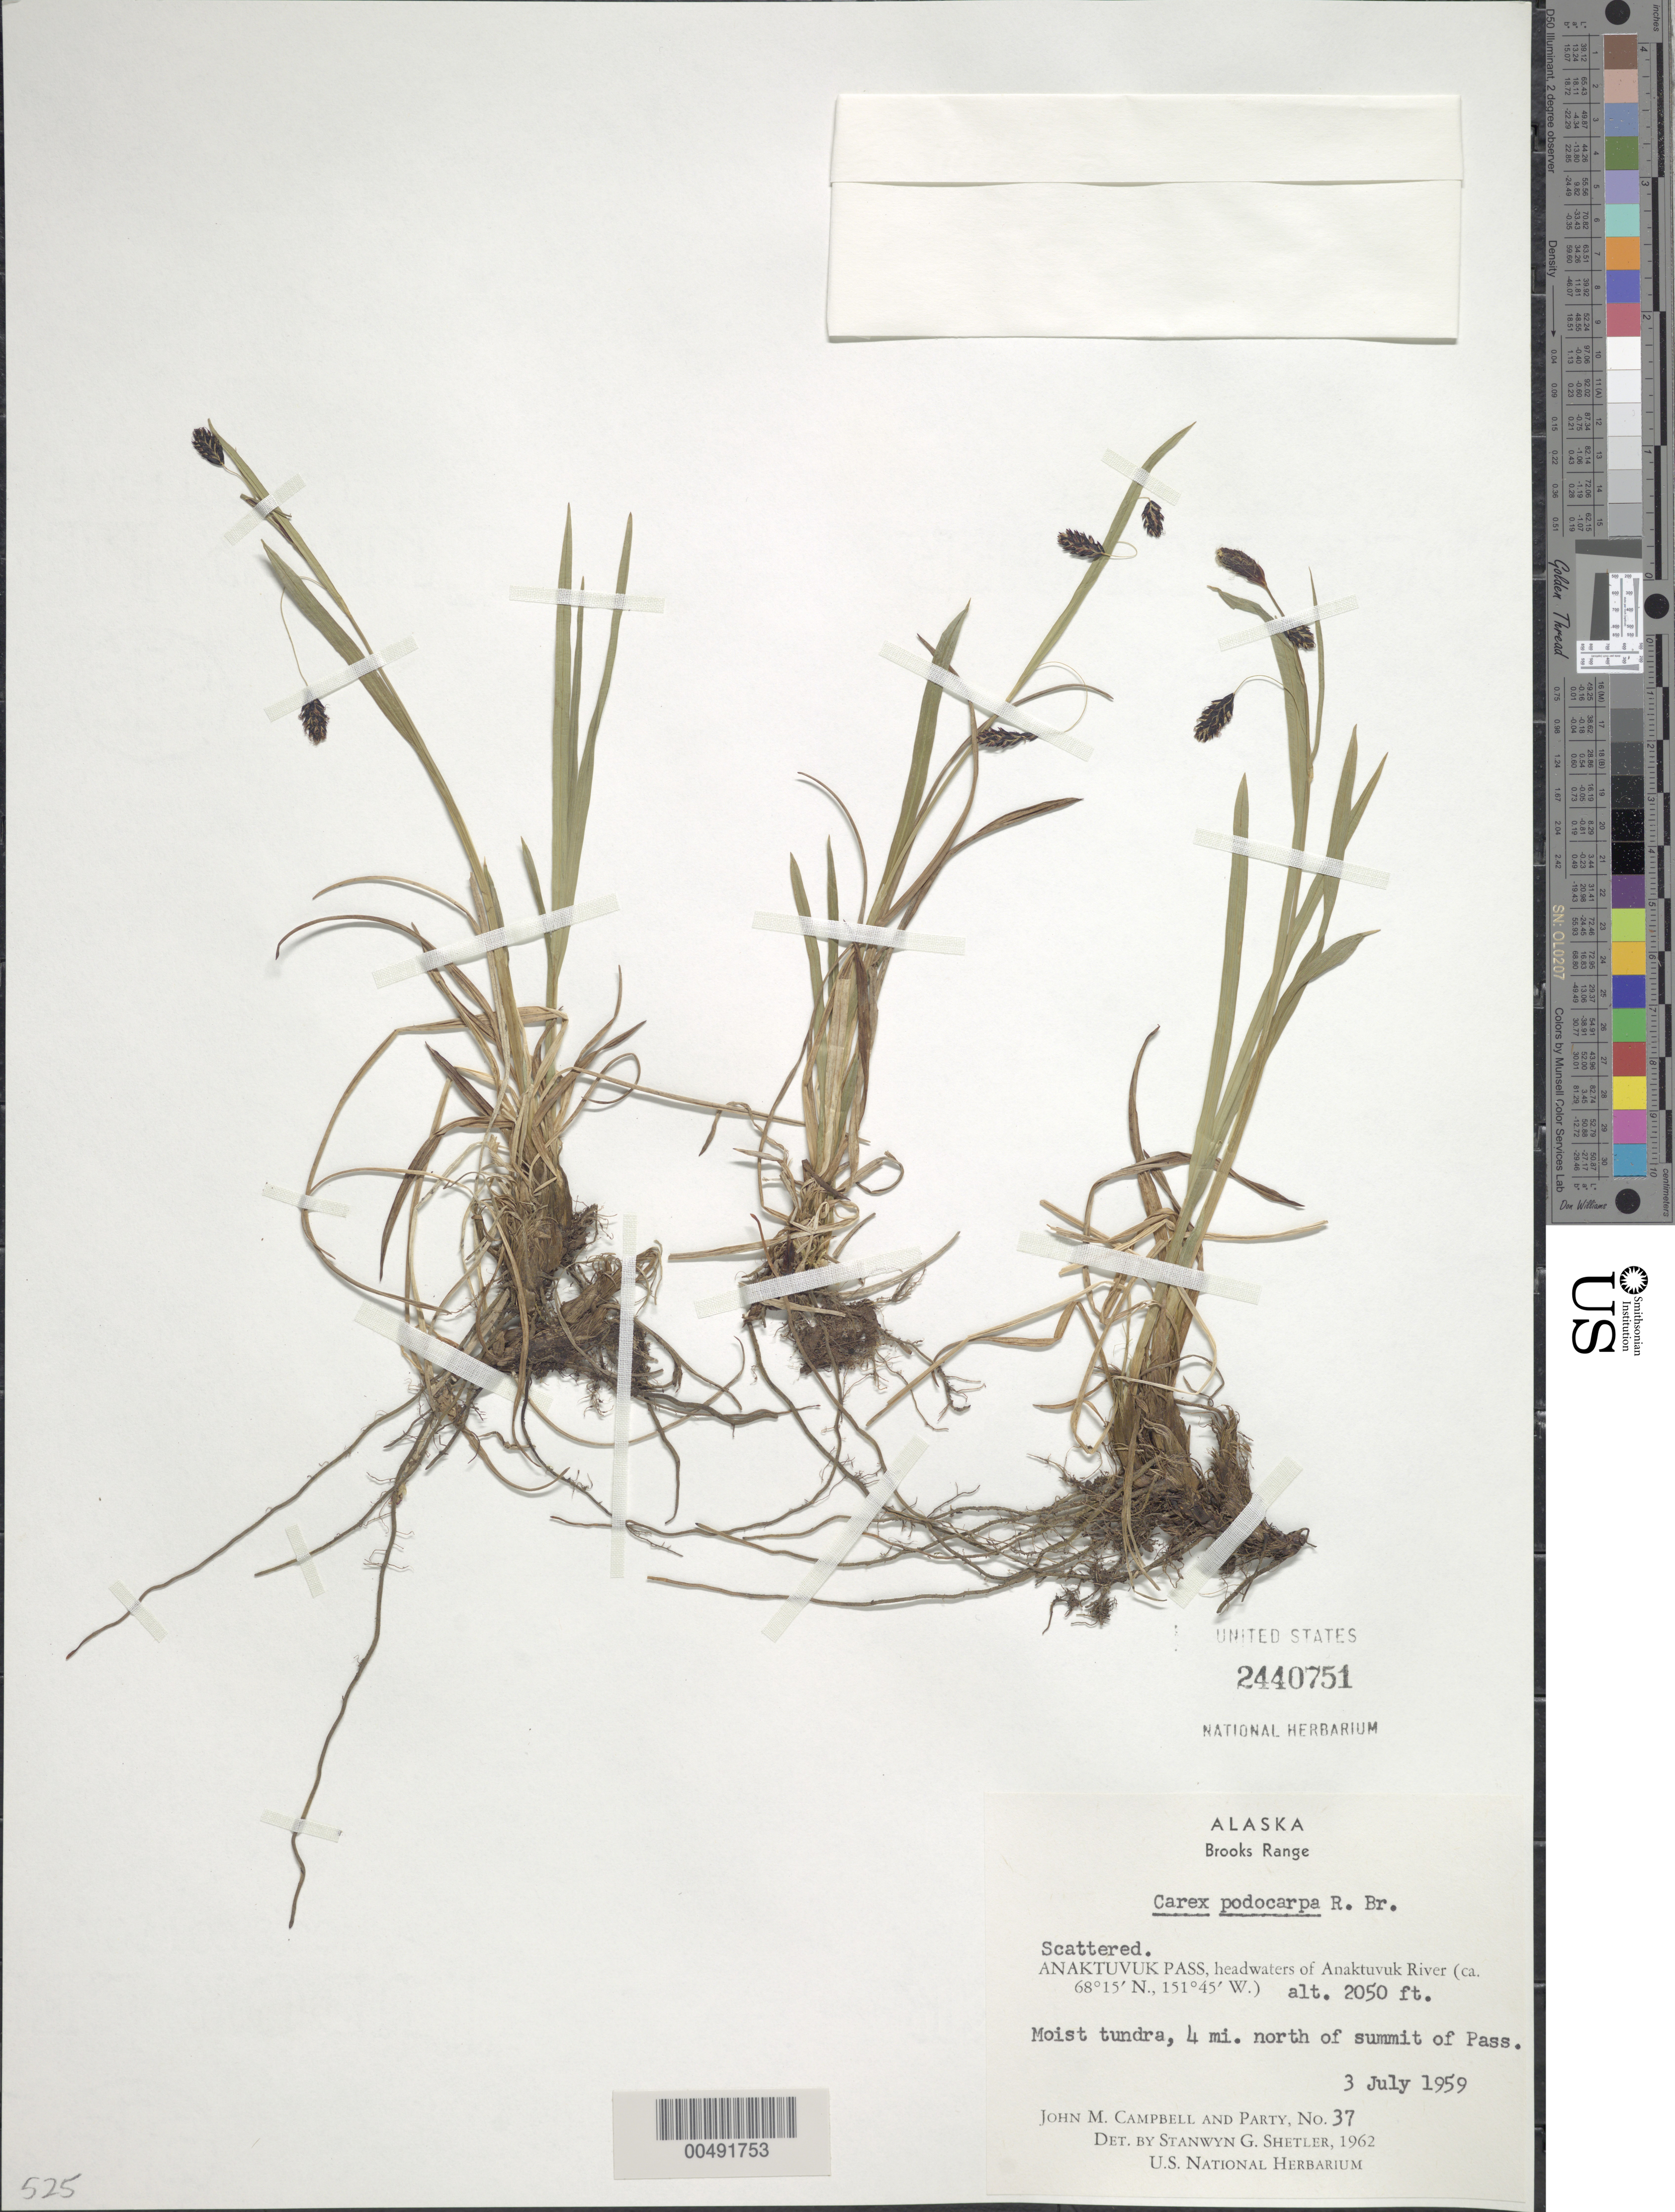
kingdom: Plantae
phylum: Tracheophyta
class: Liliopsida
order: Poales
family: Cyperaceae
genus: Carex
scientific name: Carex podocarpa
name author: R. Br.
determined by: Shetler, Stanwyn G., (US), NMNH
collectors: J. M. Campbell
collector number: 37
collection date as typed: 03 Jul 1959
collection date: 1959-07-03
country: United States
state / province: Alaska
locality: Brooks Range, 4 mi. N of summit of Anaktuvuk Pass, headwaters of the Anaktuvuk River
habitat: moist tundra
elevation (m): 625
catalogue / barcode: US 2440751